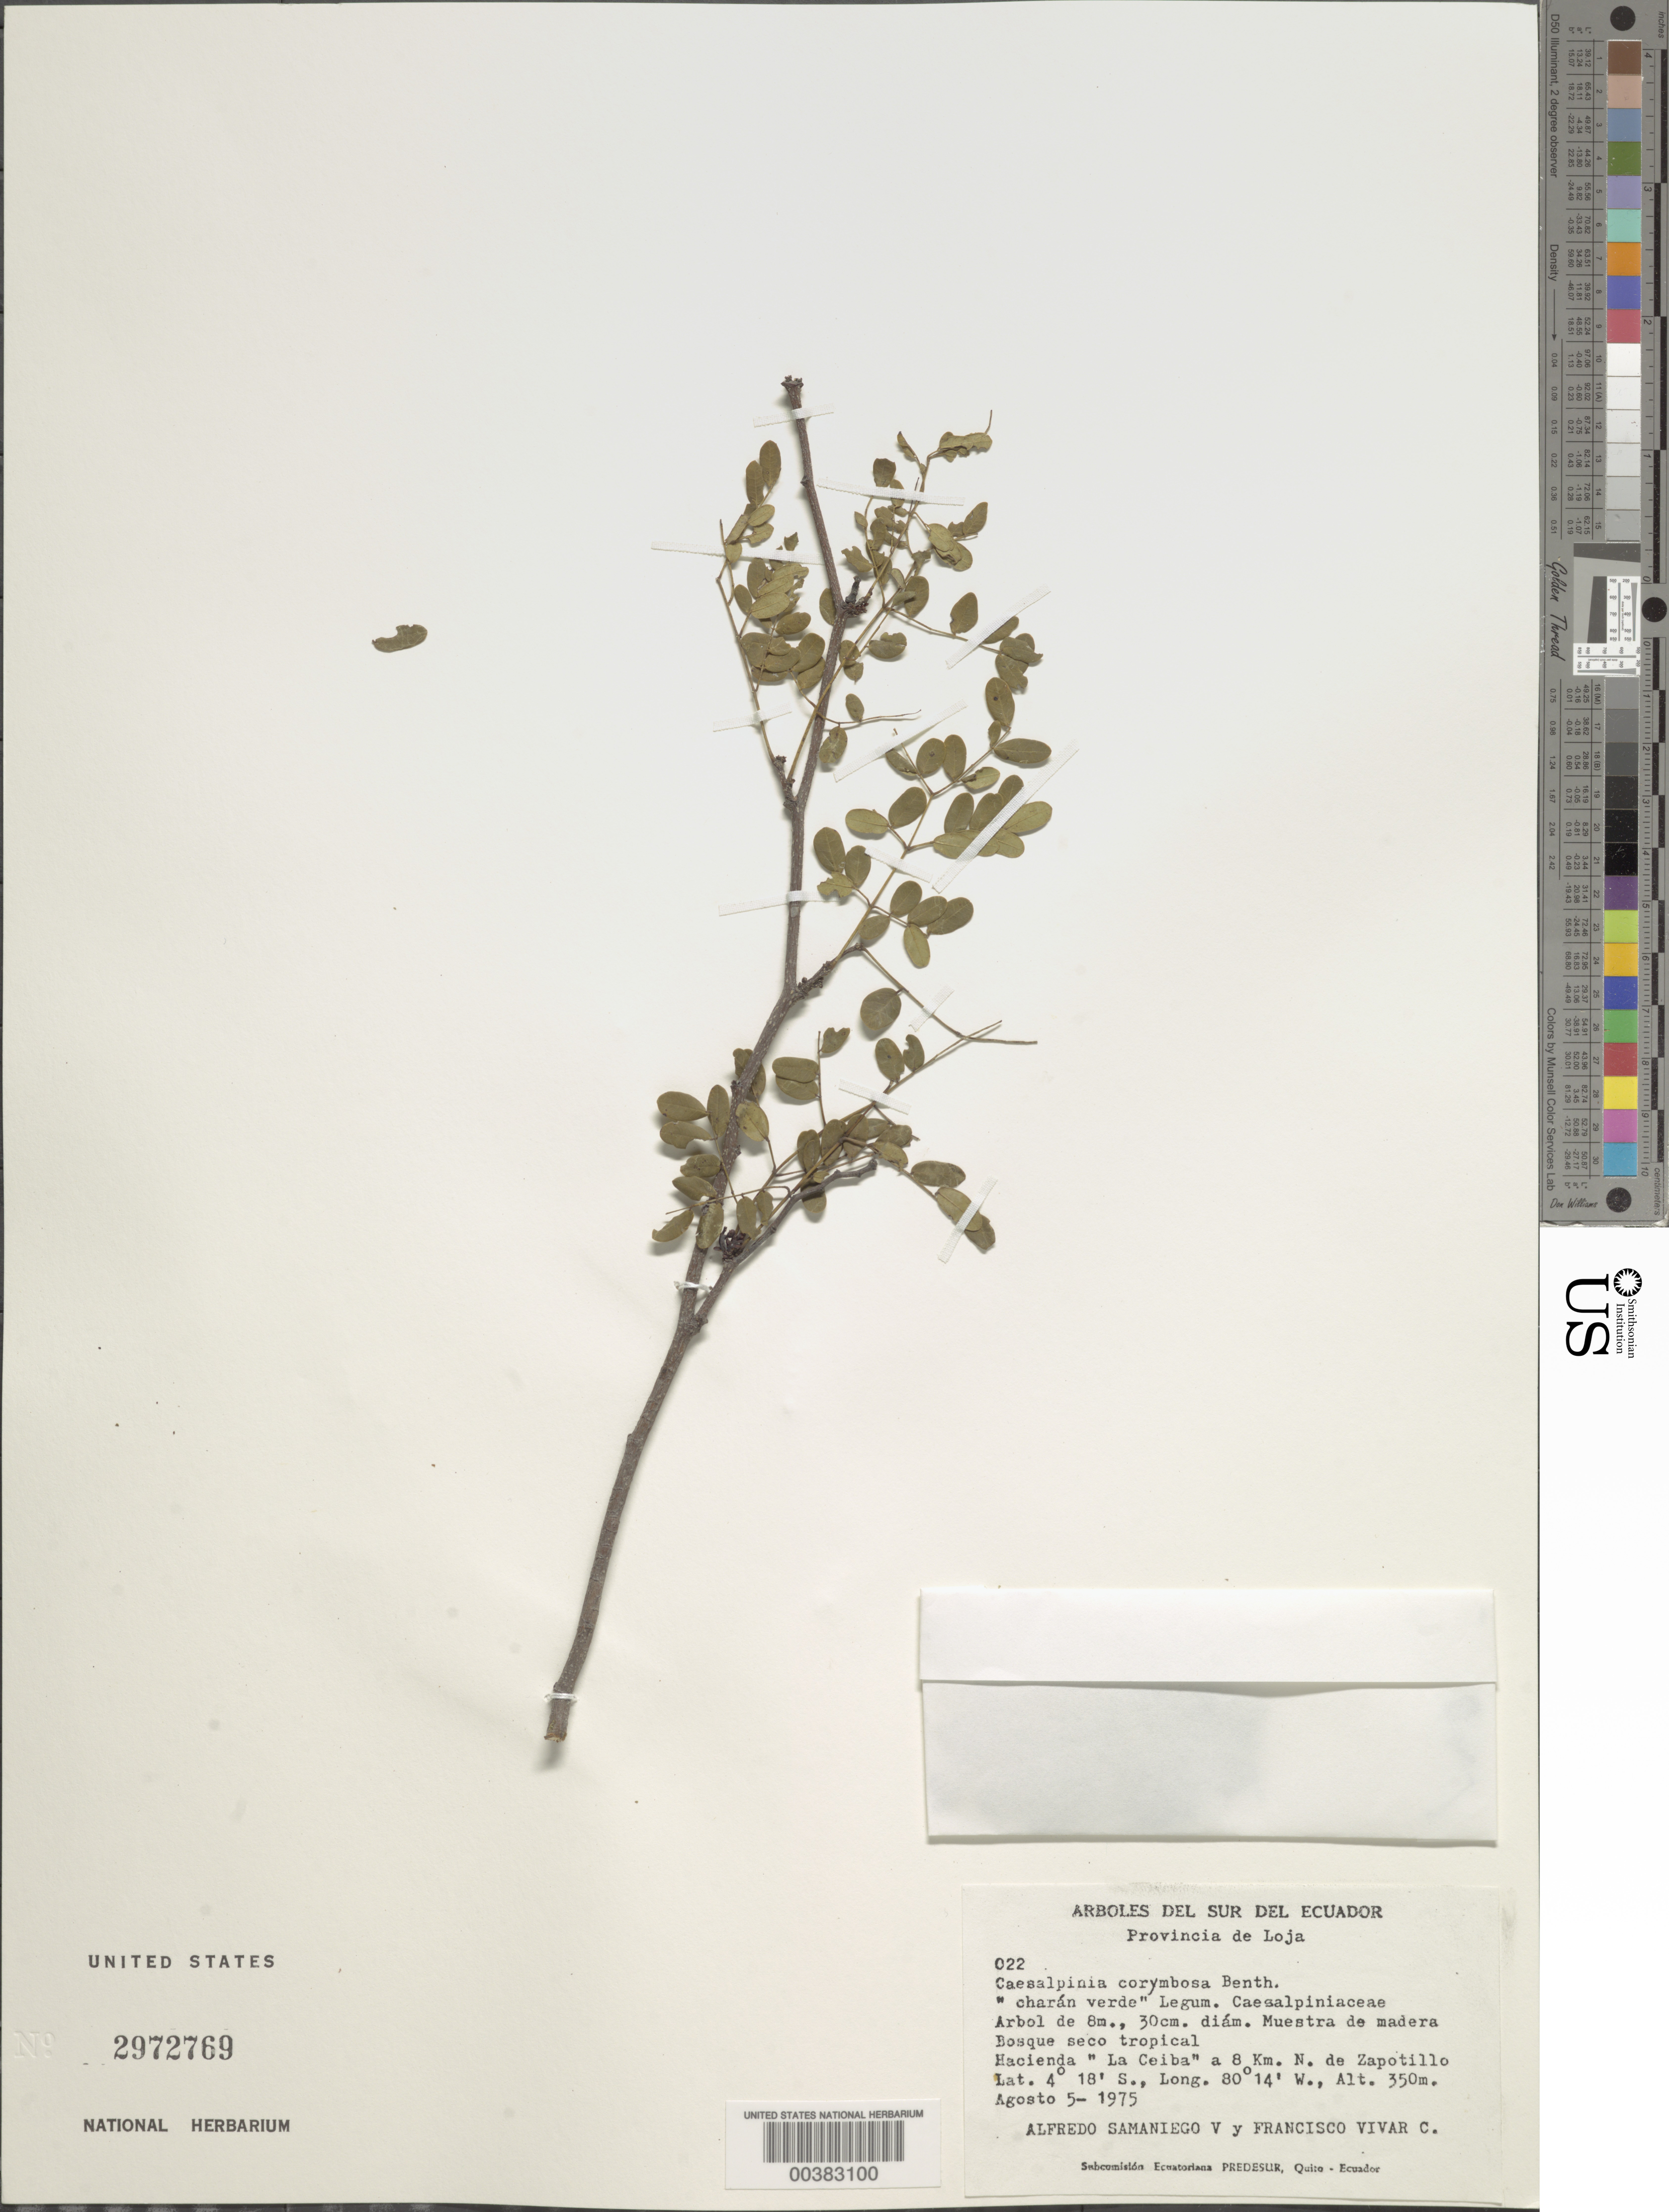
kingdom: Plantae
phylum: Tracheophyta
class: Magnoliopsida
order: Fabales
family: Fabaceae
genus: Libidibia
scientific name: Libidibia glabrata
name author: (Kunth) C. Cast. & G.P. Lewis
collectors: A. Samaniago V. & F. A. Vivar C.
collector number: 022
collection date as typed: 05 Aug 1975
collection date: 1975-08-05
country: Ecuador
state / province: Loja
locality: Hacienda "La Ceiba" a 8 km N de Zapotillo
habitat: Bosque seco tropical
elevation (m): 350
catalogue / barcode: US 2972769